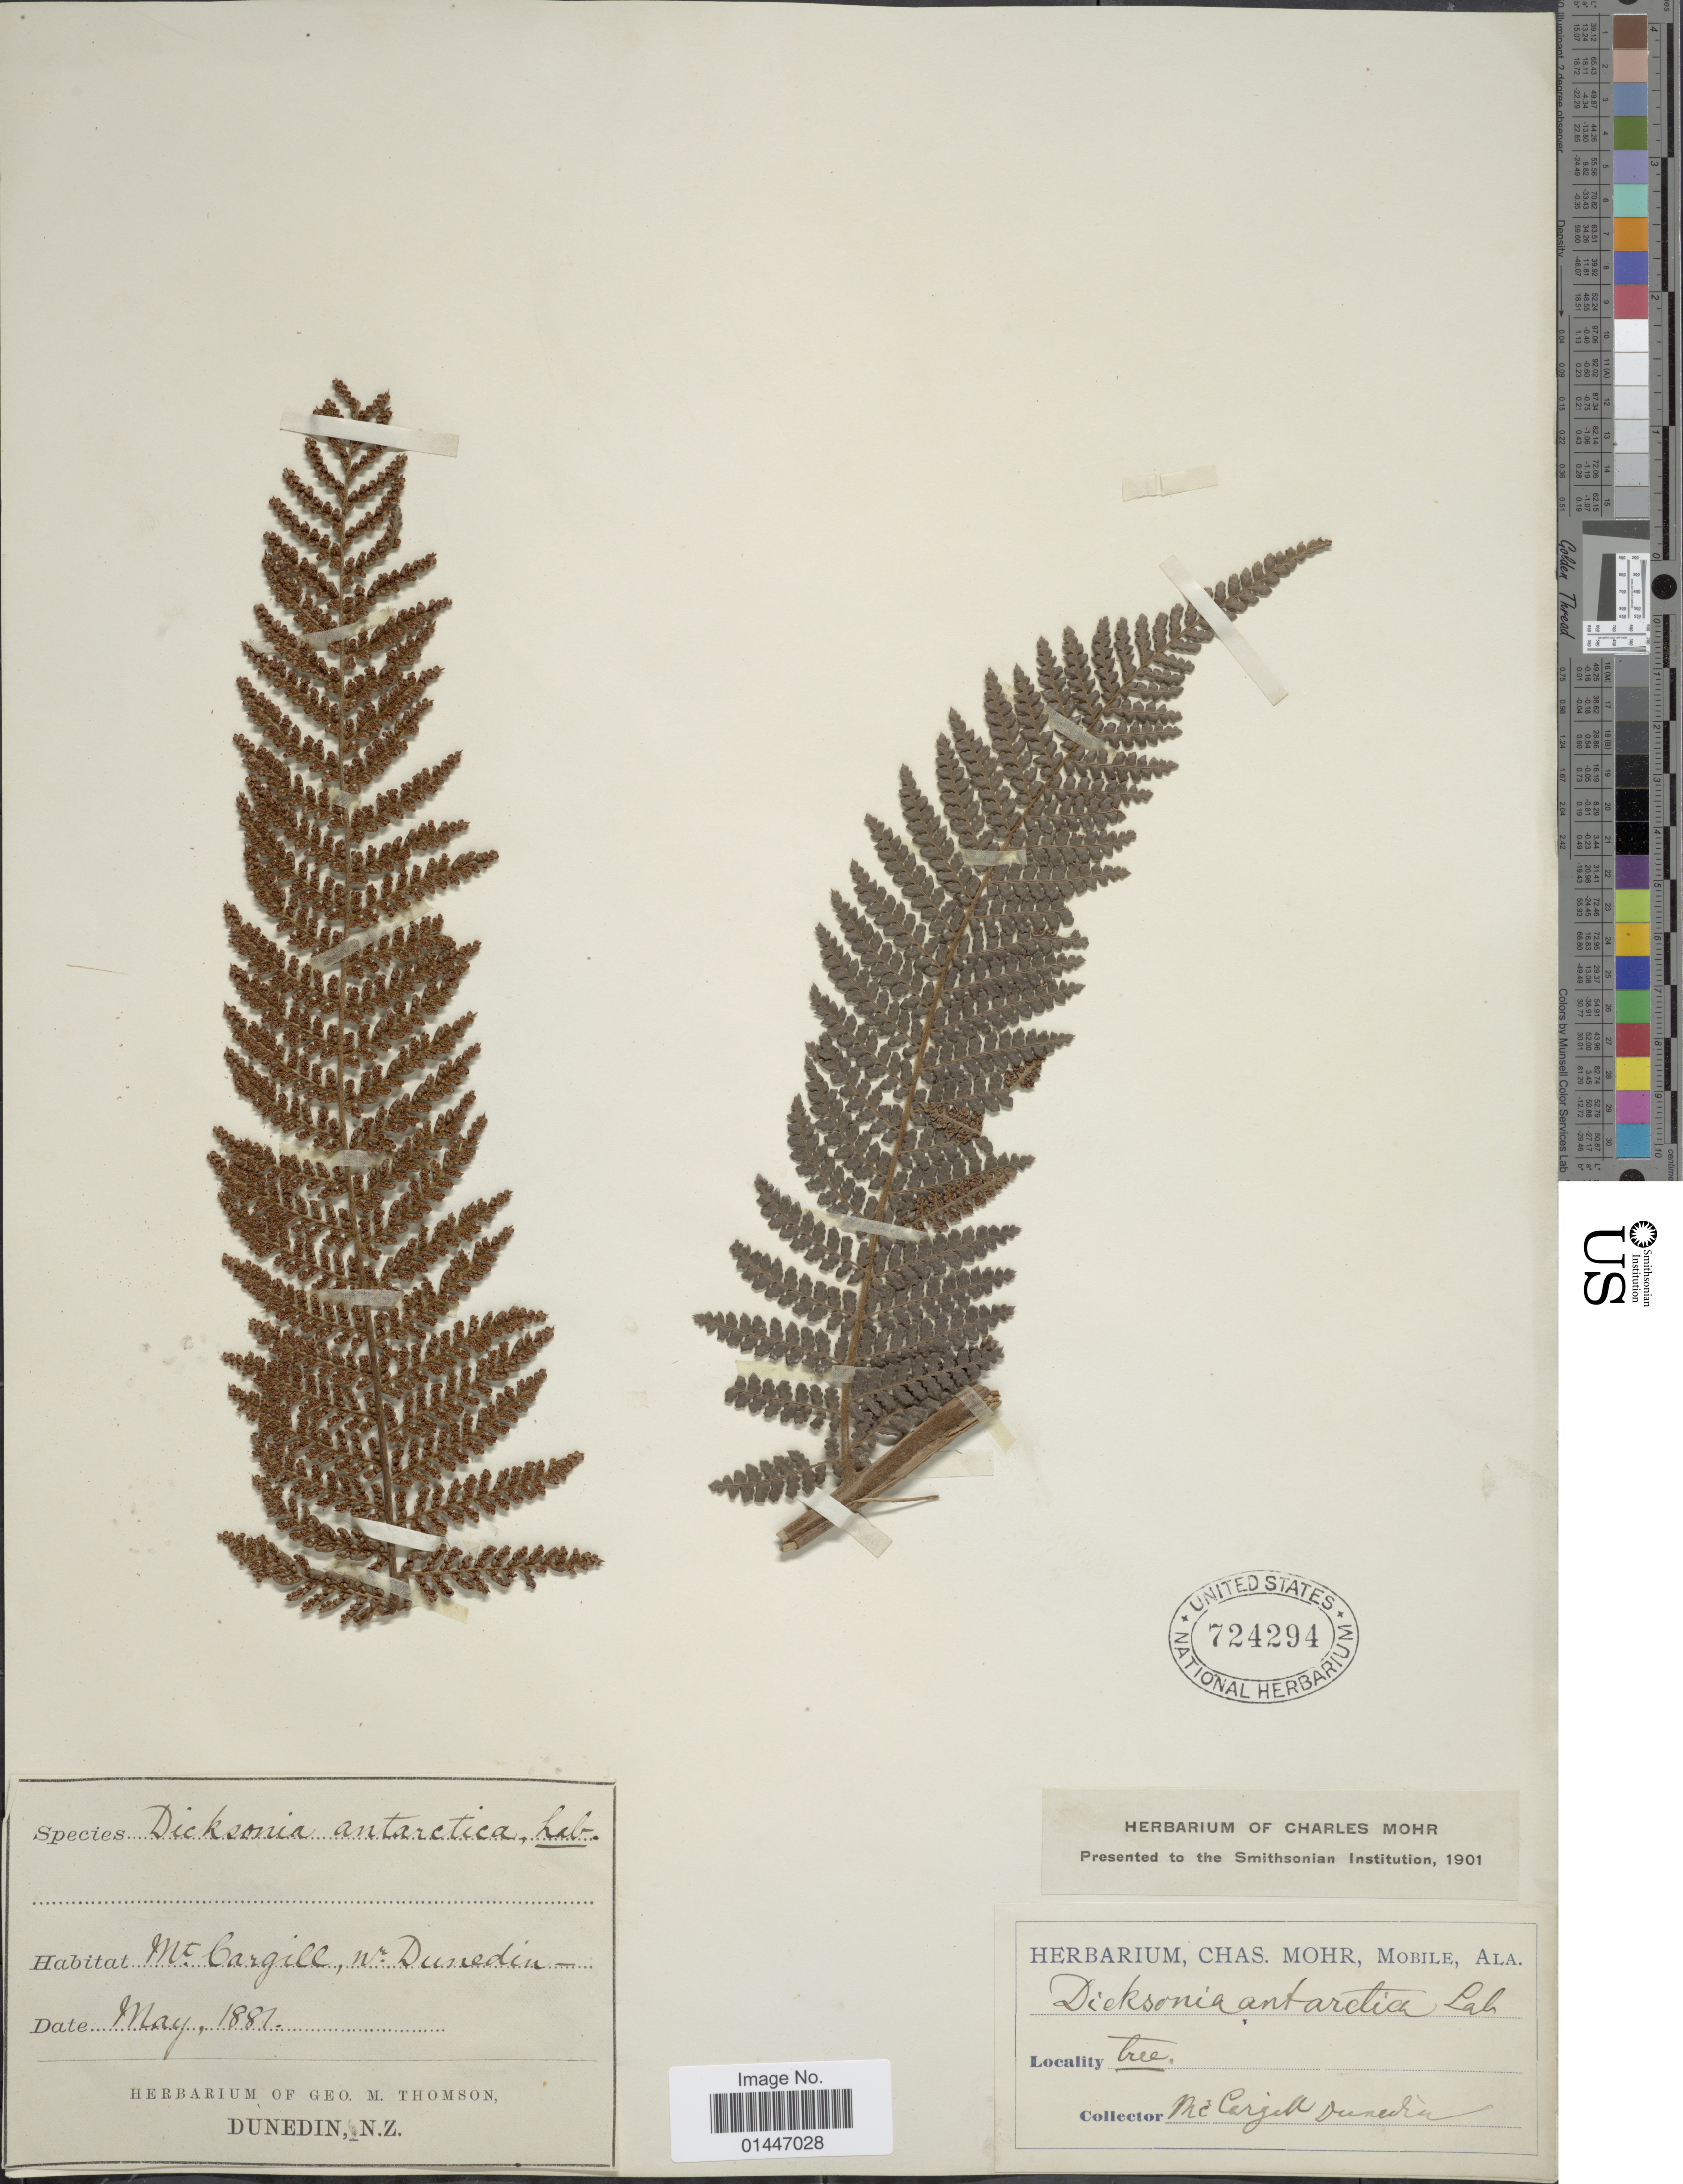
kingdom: Plantae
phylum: Tracheophyta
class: Polypodiopsida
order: Cyatheales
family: Dicksoniaceae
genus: Dicksonia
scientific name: Dicksonia squarrosa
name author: Sw.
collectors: ex herb. Geo. M. Thomson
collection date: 1881-05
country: New Zealand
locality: Mt. Cargill, nr. Dunedin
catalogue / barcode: US 724294